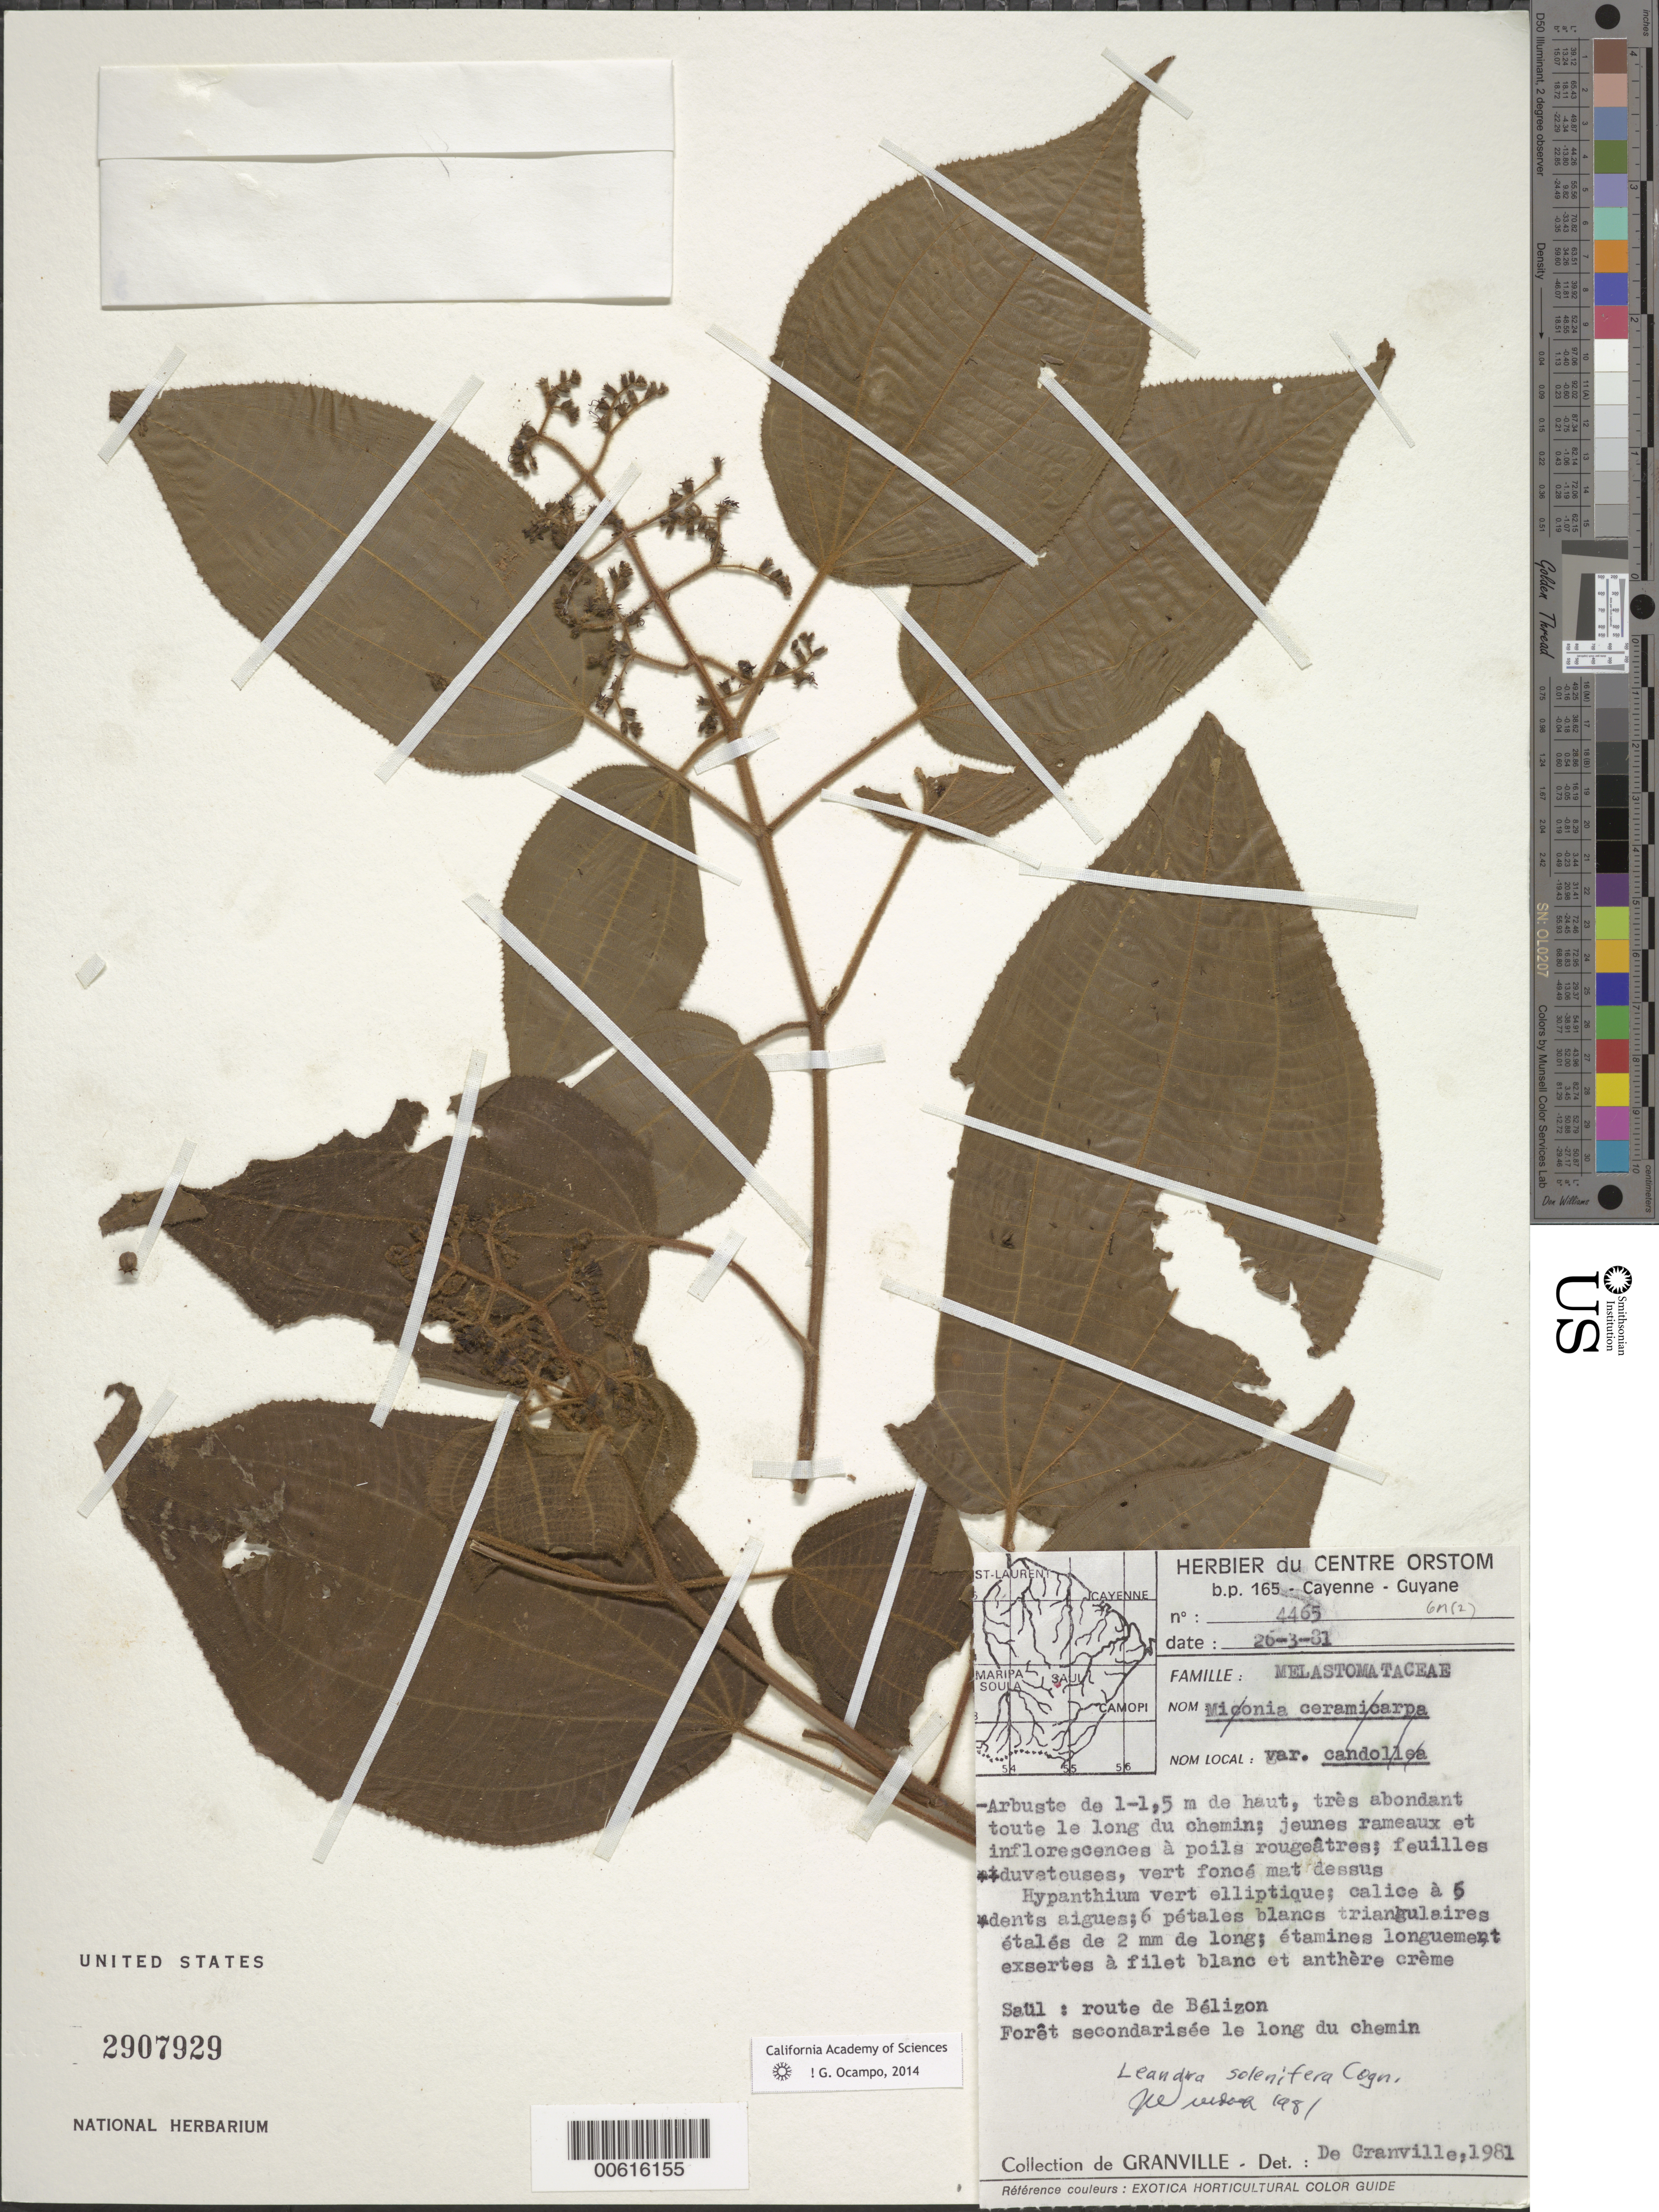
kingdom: Plantae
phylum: Tracheophyta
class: Magnoliopsida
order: Myrtales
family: Melastomataceae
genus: Leandra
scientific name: Leandra solenifera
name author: Cogn.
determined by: Wurdack, John J., (US), US (UNITED STATES)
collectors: J.-J. de Granville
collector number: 4465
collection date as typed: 26-Mar-81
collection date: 1981-03-26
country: French Guiana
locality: Saül, Route de Bélizon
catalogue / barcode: US 2907929